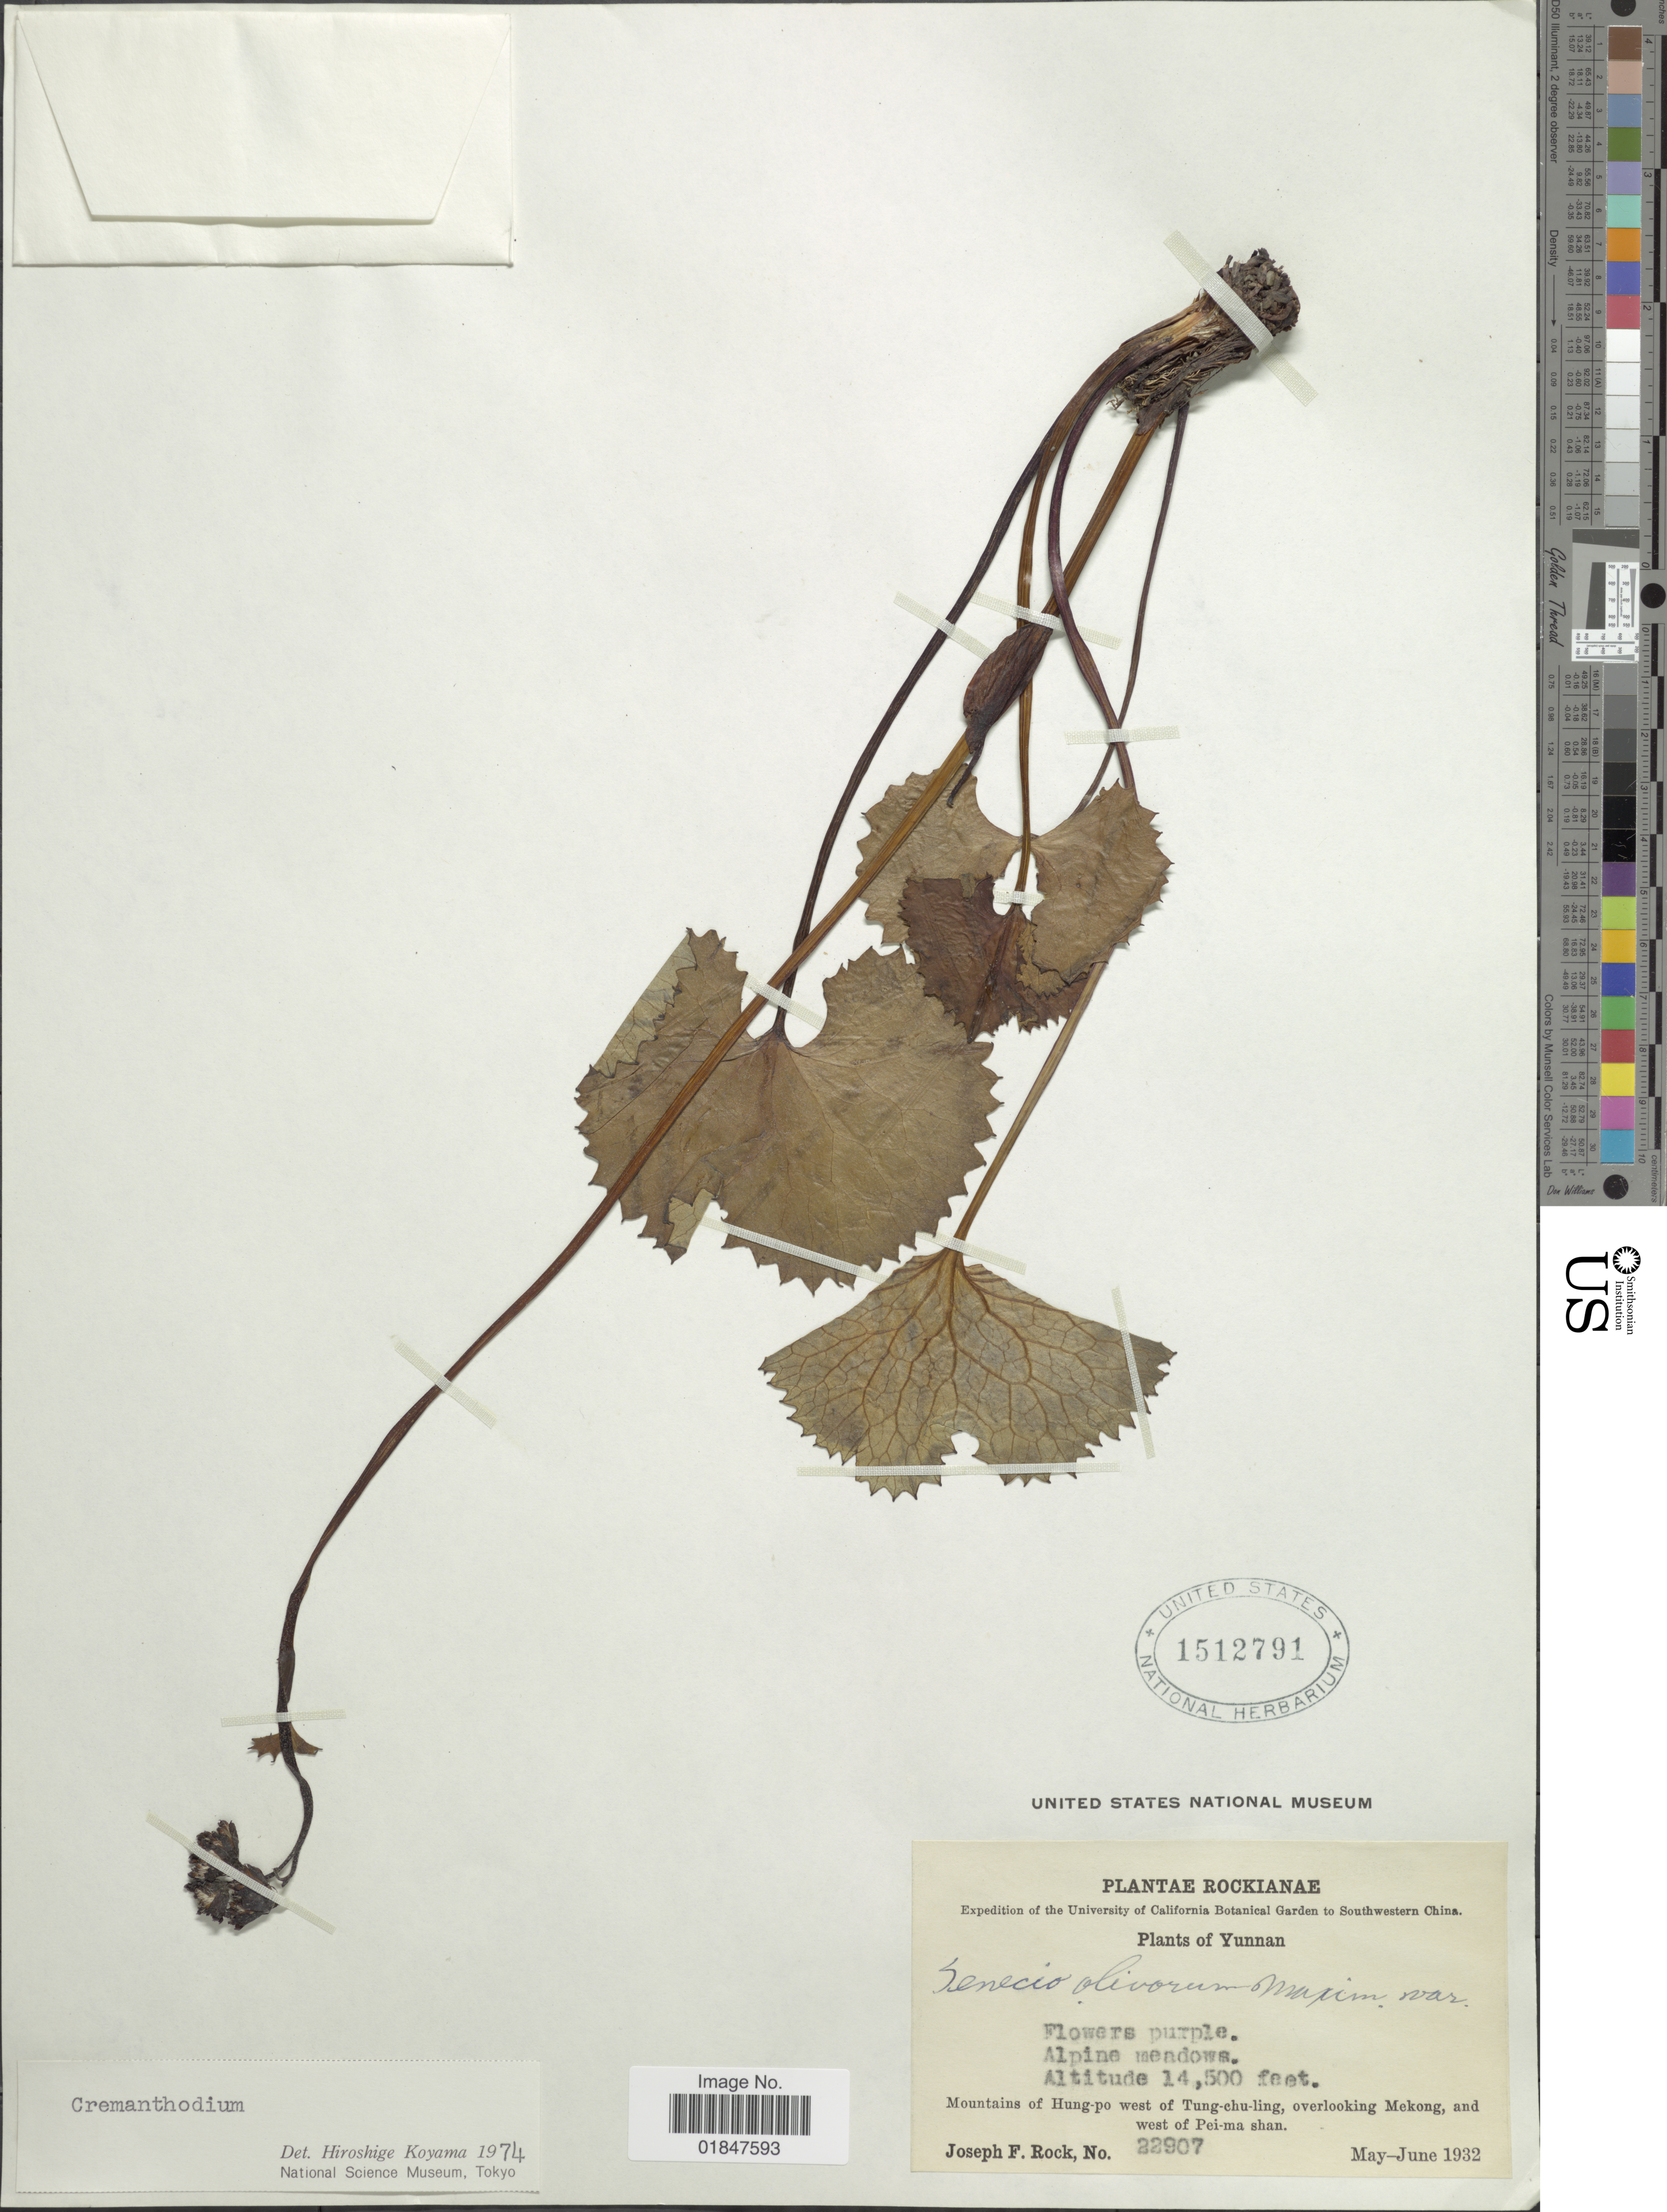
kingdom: Plantae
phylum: Tracheophyta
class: Magnoliopsida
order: Asterales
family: Asteraceae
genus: Cremanthodium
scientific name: Cremanthodium sp.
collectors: J. F. Rock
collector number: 22907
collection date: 1932-05/1932-06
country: China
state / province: Yunnan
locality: Mountains of Hun-po west of Tung-chu-ling, overlooking Mekong, and west of Pei-ma shan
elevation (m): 4420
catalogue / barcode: US 1512791